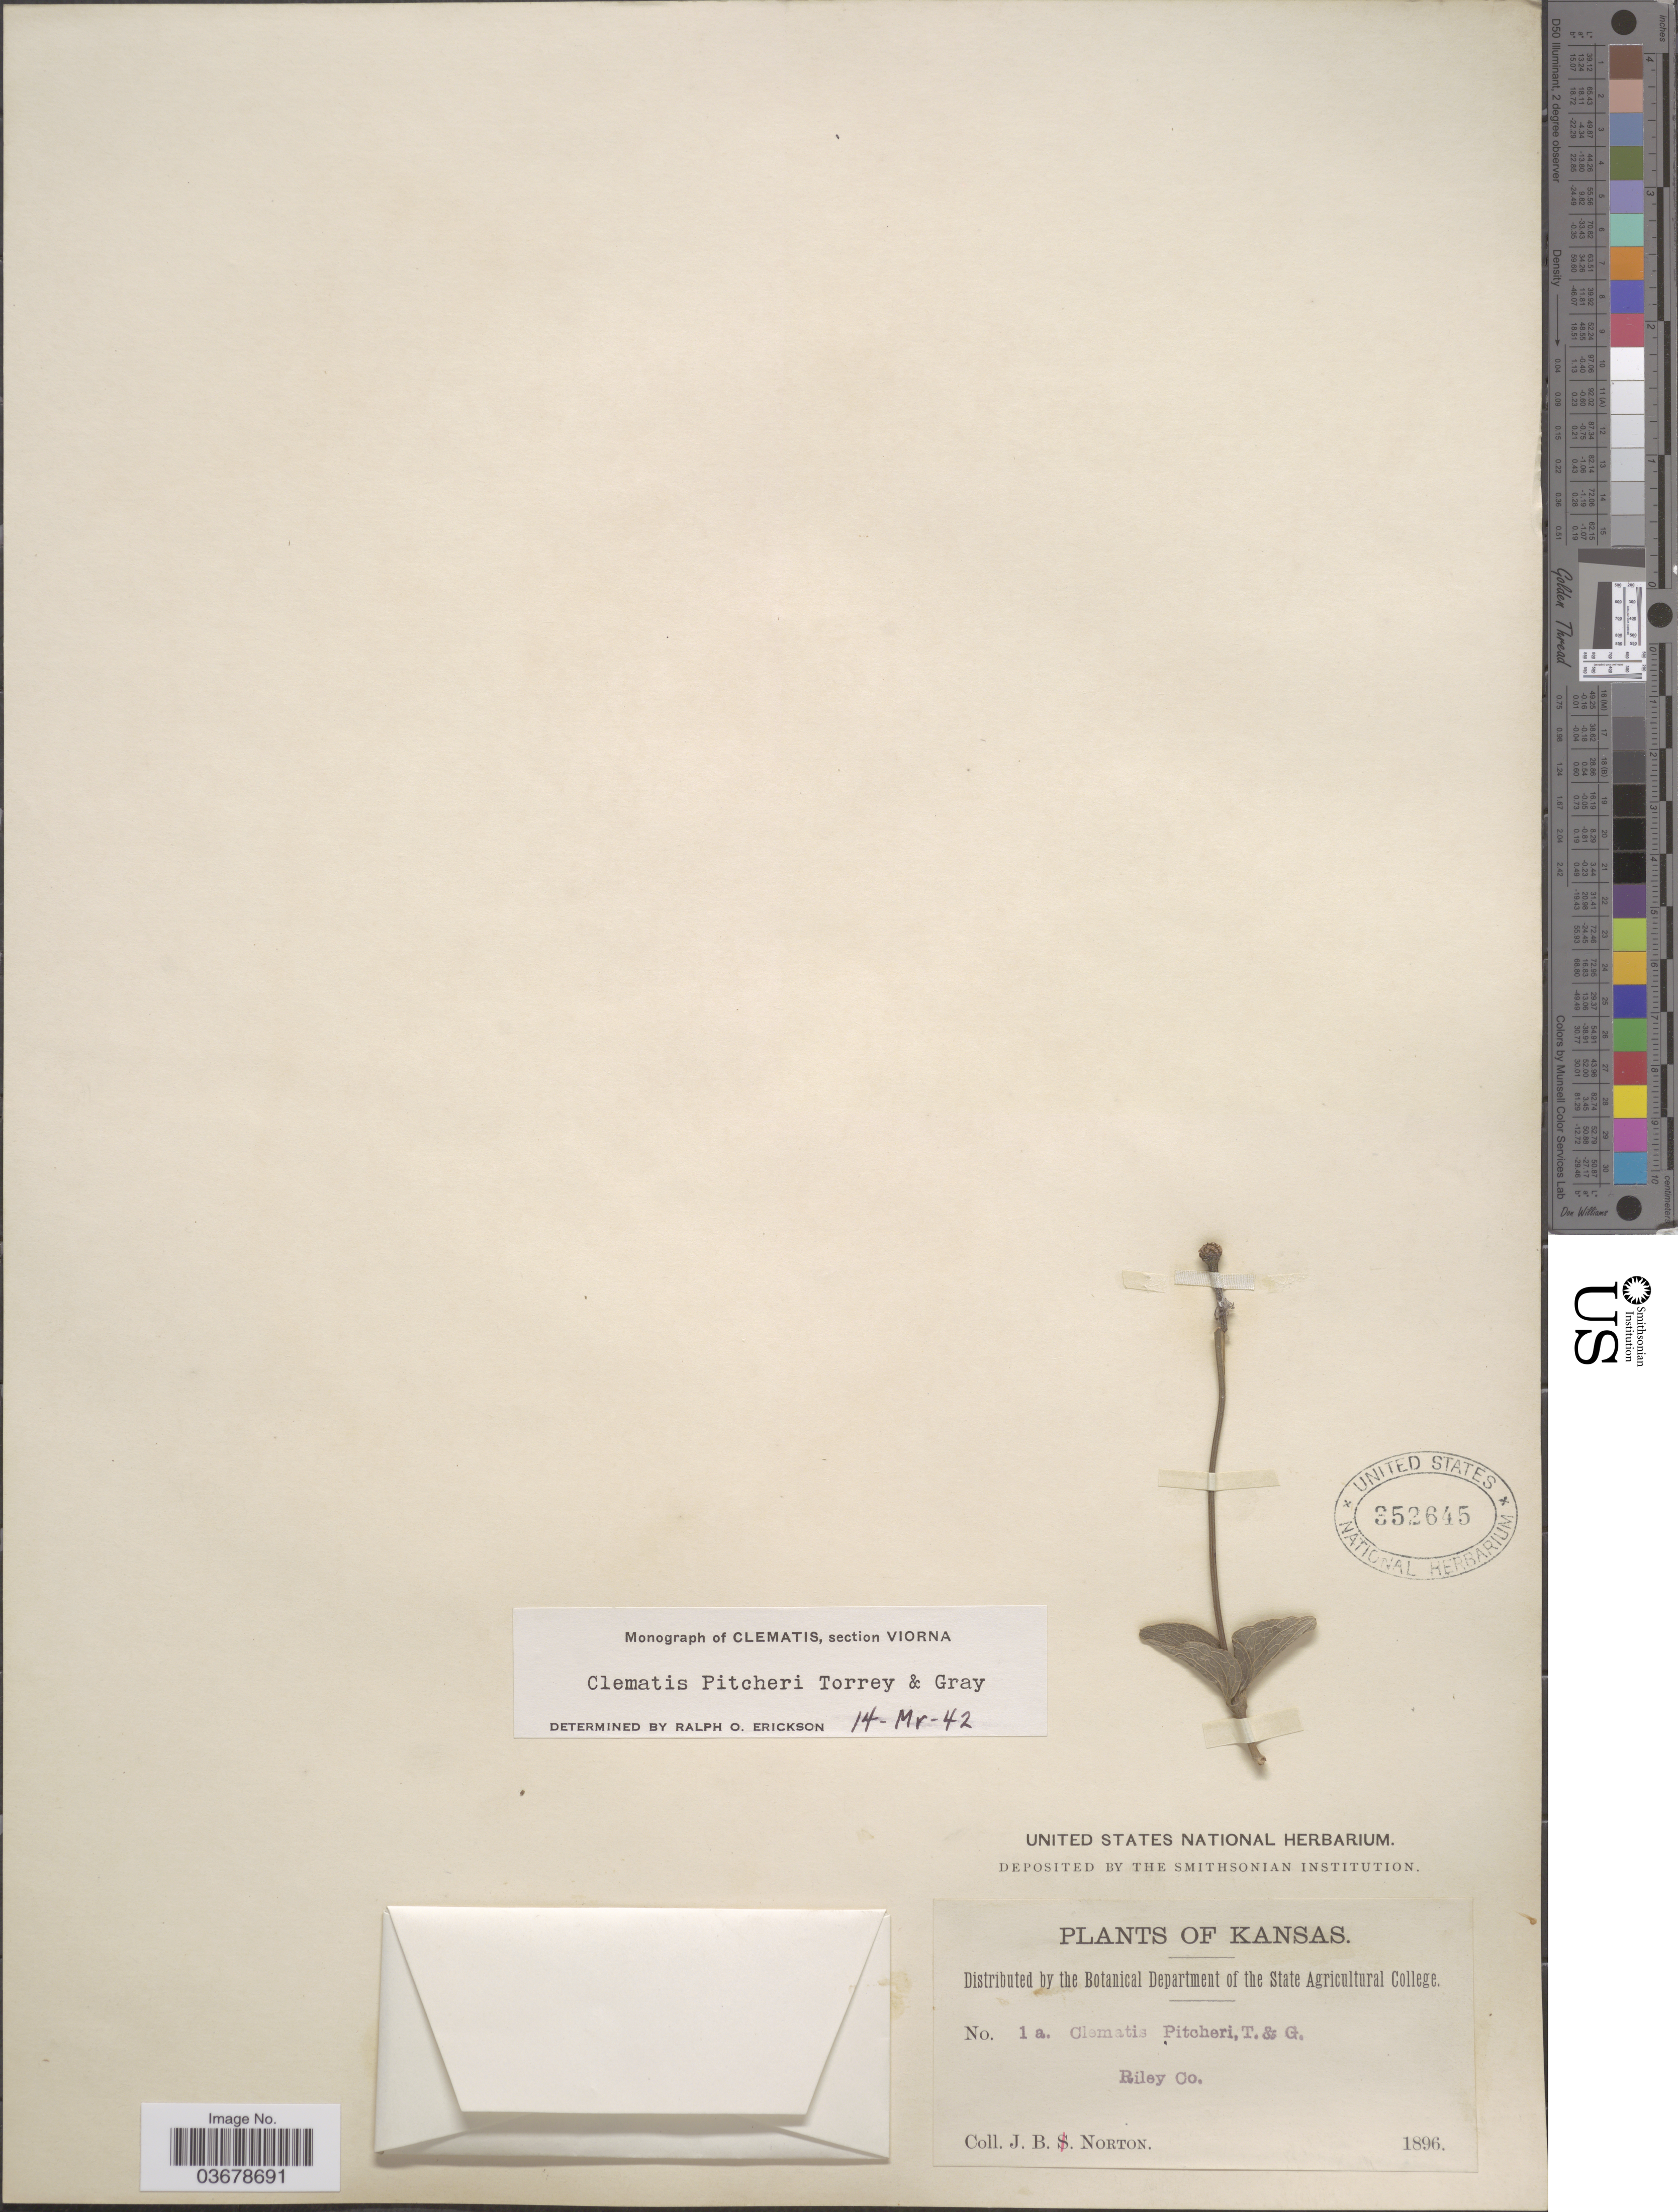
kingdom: Plantae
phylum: Tracheophyta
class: Magnoliopsida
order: Ranunculales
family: Ranunculaceae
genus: Clematis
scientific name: Clematis viorna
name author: L.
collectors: J. B. Norton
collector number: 1a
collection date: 1896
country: United States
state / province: Kansas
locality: Riley Co.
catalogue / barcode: US 352645